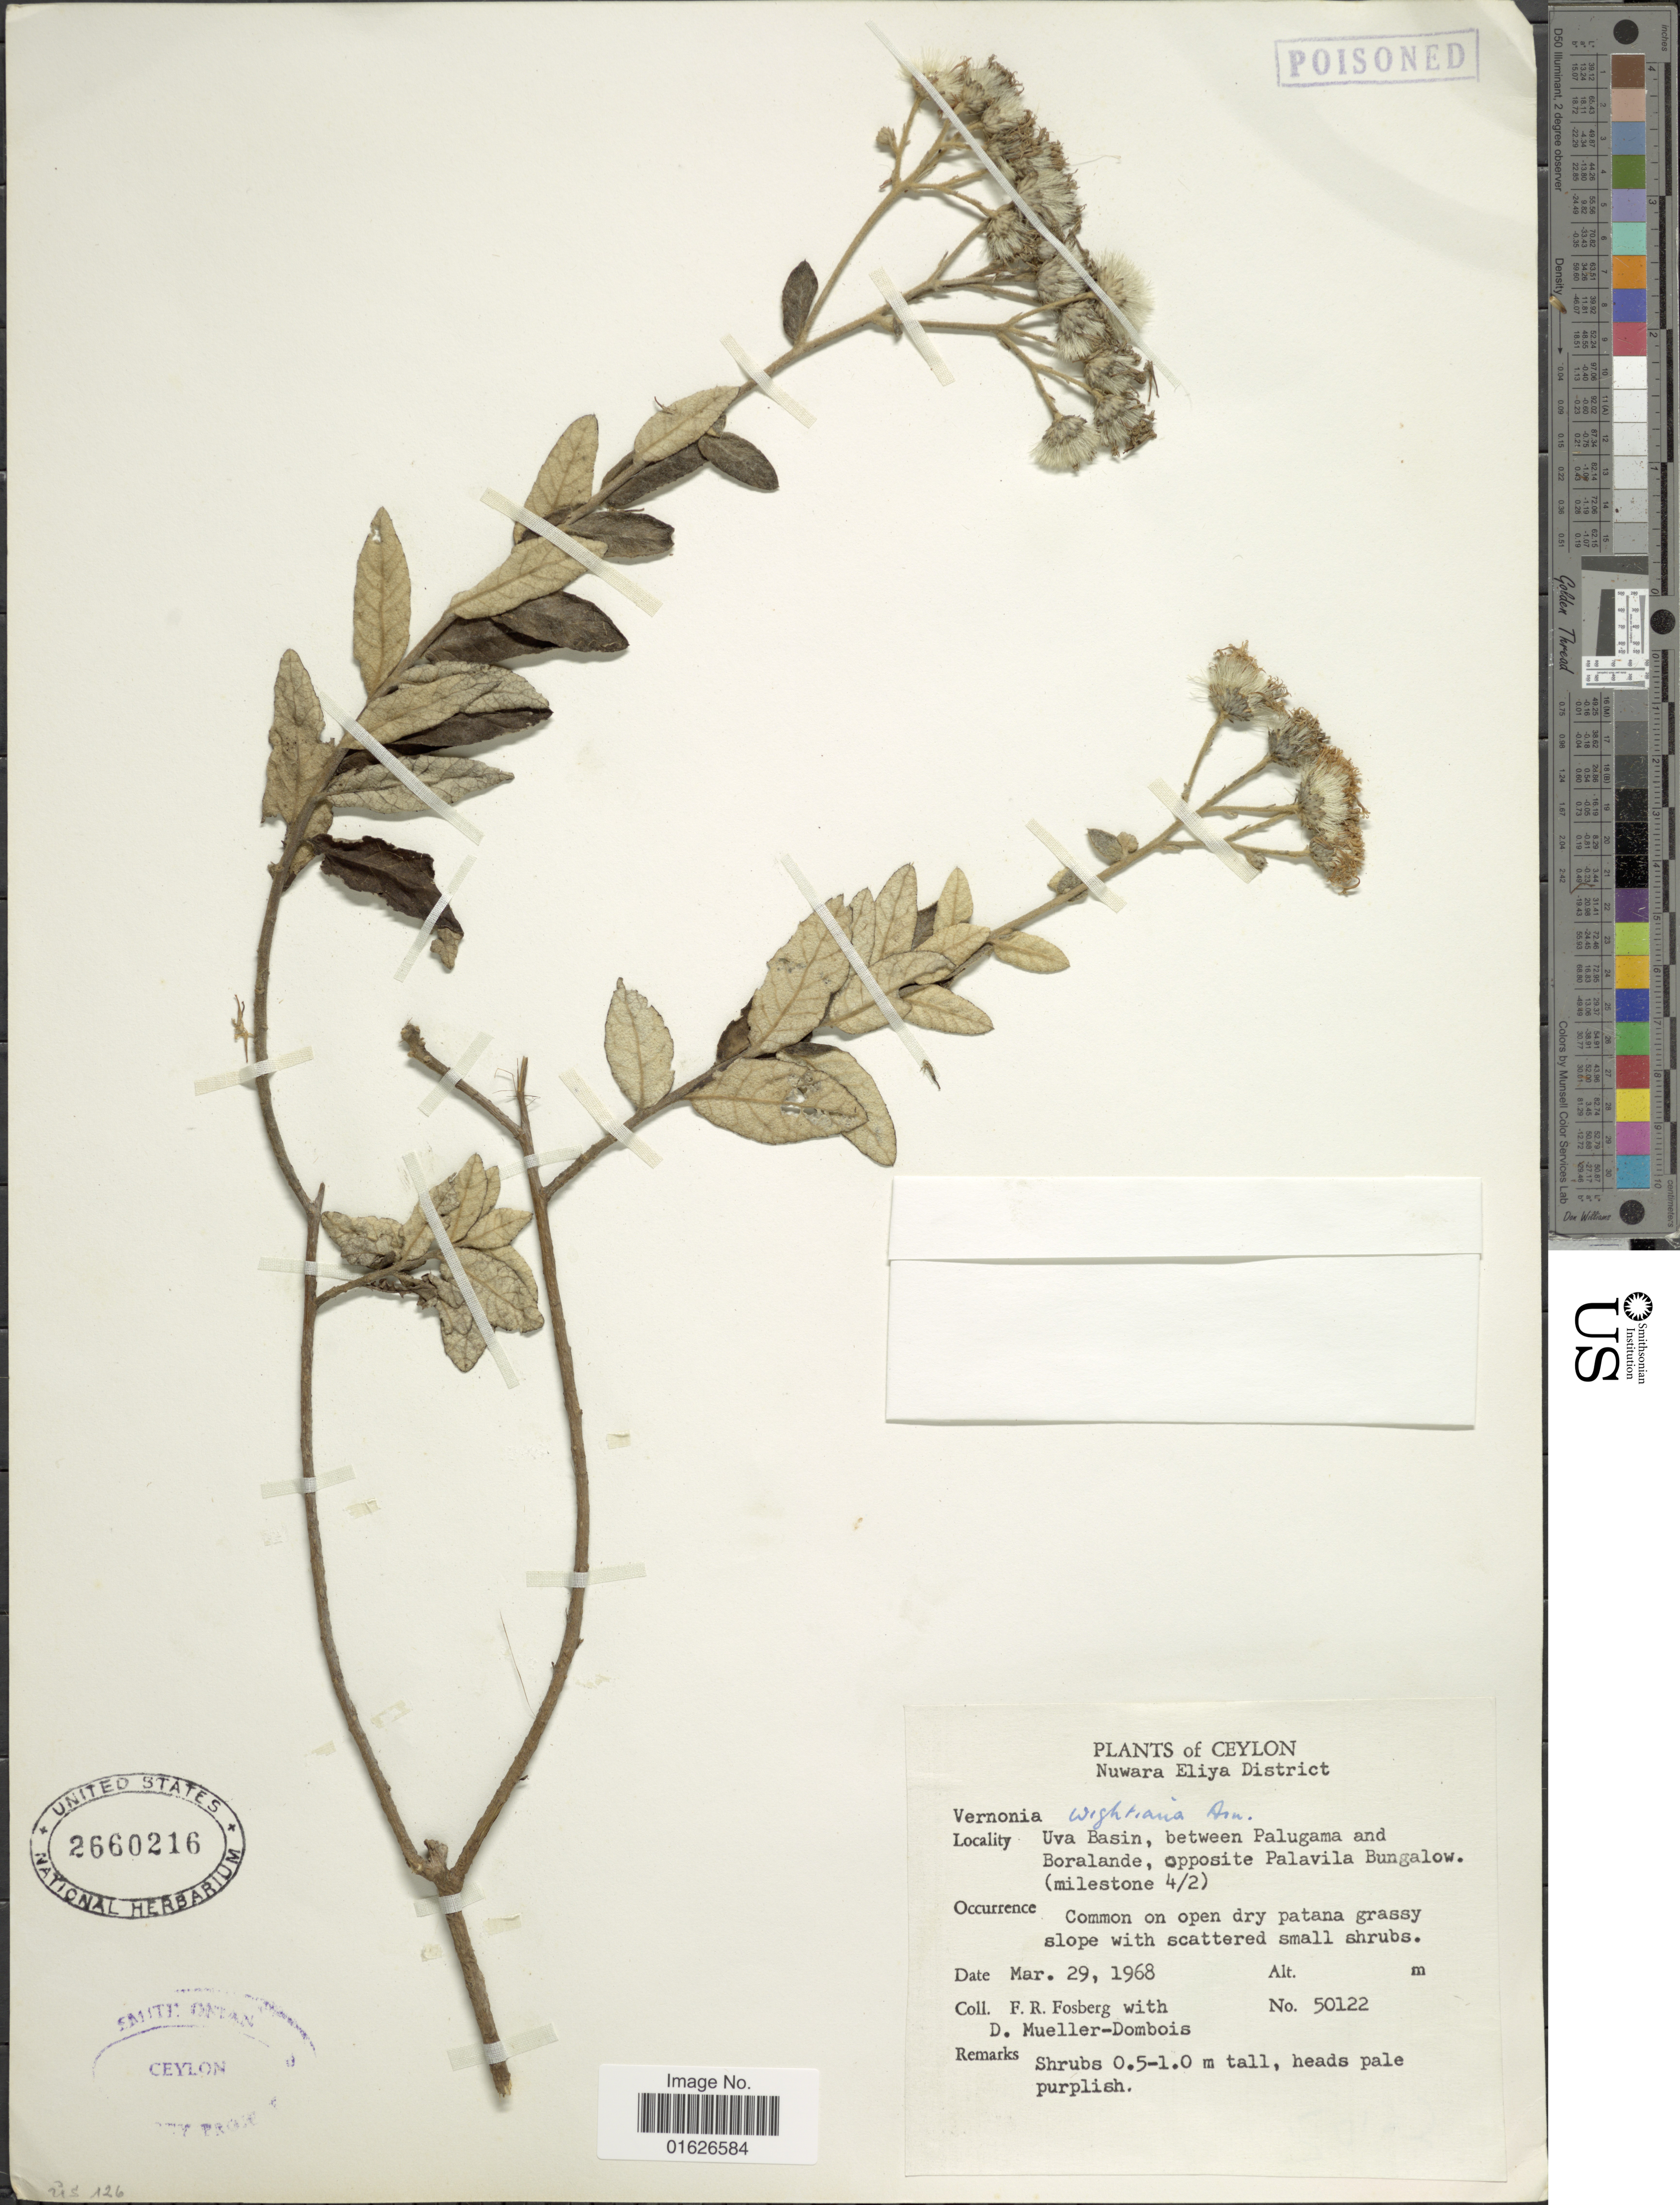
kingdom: Plantae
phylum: Tracheophyta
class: Magnoliopsida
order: Asterales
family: Asteraceae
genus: Uniyala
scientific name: Uniyala wightiana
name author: (Arn.) H. Rob. & Skvarla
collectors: F. R. Fosberg & D. Meuller-Dombois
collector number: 50122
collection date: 1968-03-29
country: Sri Lanka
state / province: Uva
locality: Ceylon, Nuwara Eliya District, Uva Basin, between Palugam and boralande, opposite Palavila Bungalow ( Milestone 4/2)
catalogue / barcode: US 2660216